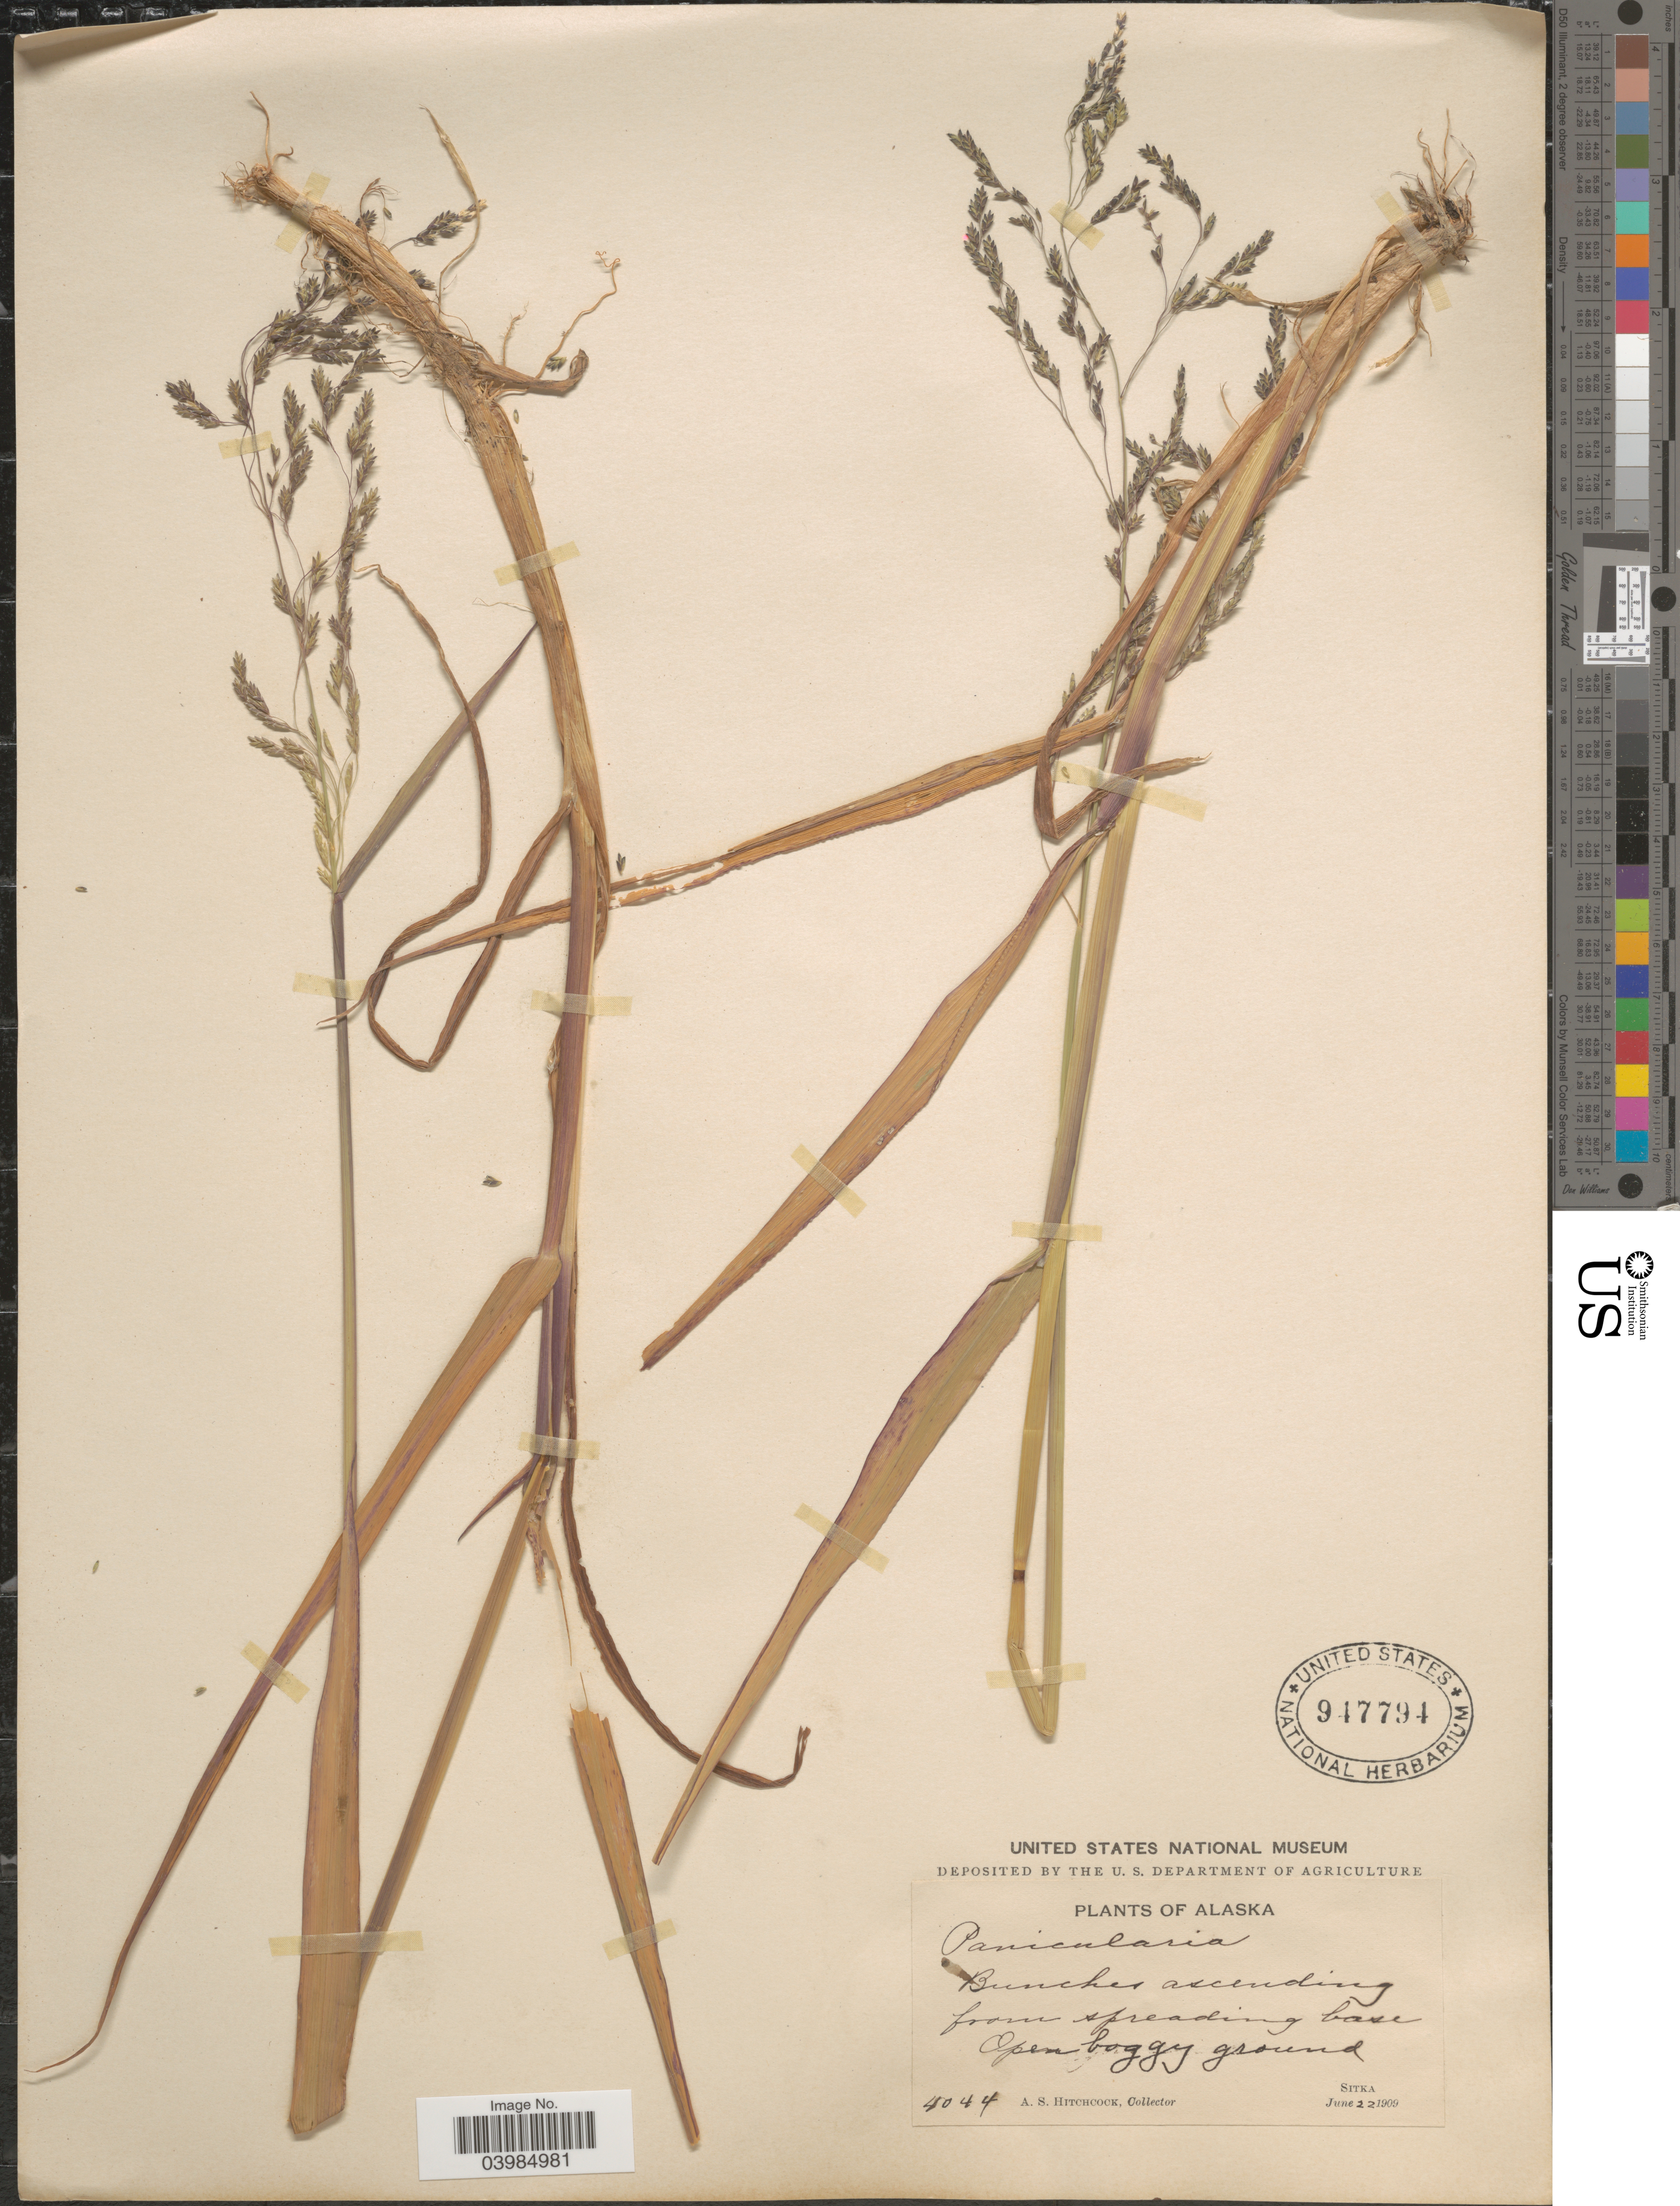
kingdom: Plantae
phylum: Tracheophyta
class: Liliopsida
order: Poales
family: Poaceae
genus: Glyceria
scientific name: Glyceria sp.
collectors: A. S. Hitchcock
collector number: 4044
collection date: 1909-06-22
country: United States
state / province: Alaska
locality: Sitka.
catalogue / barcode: US 947794